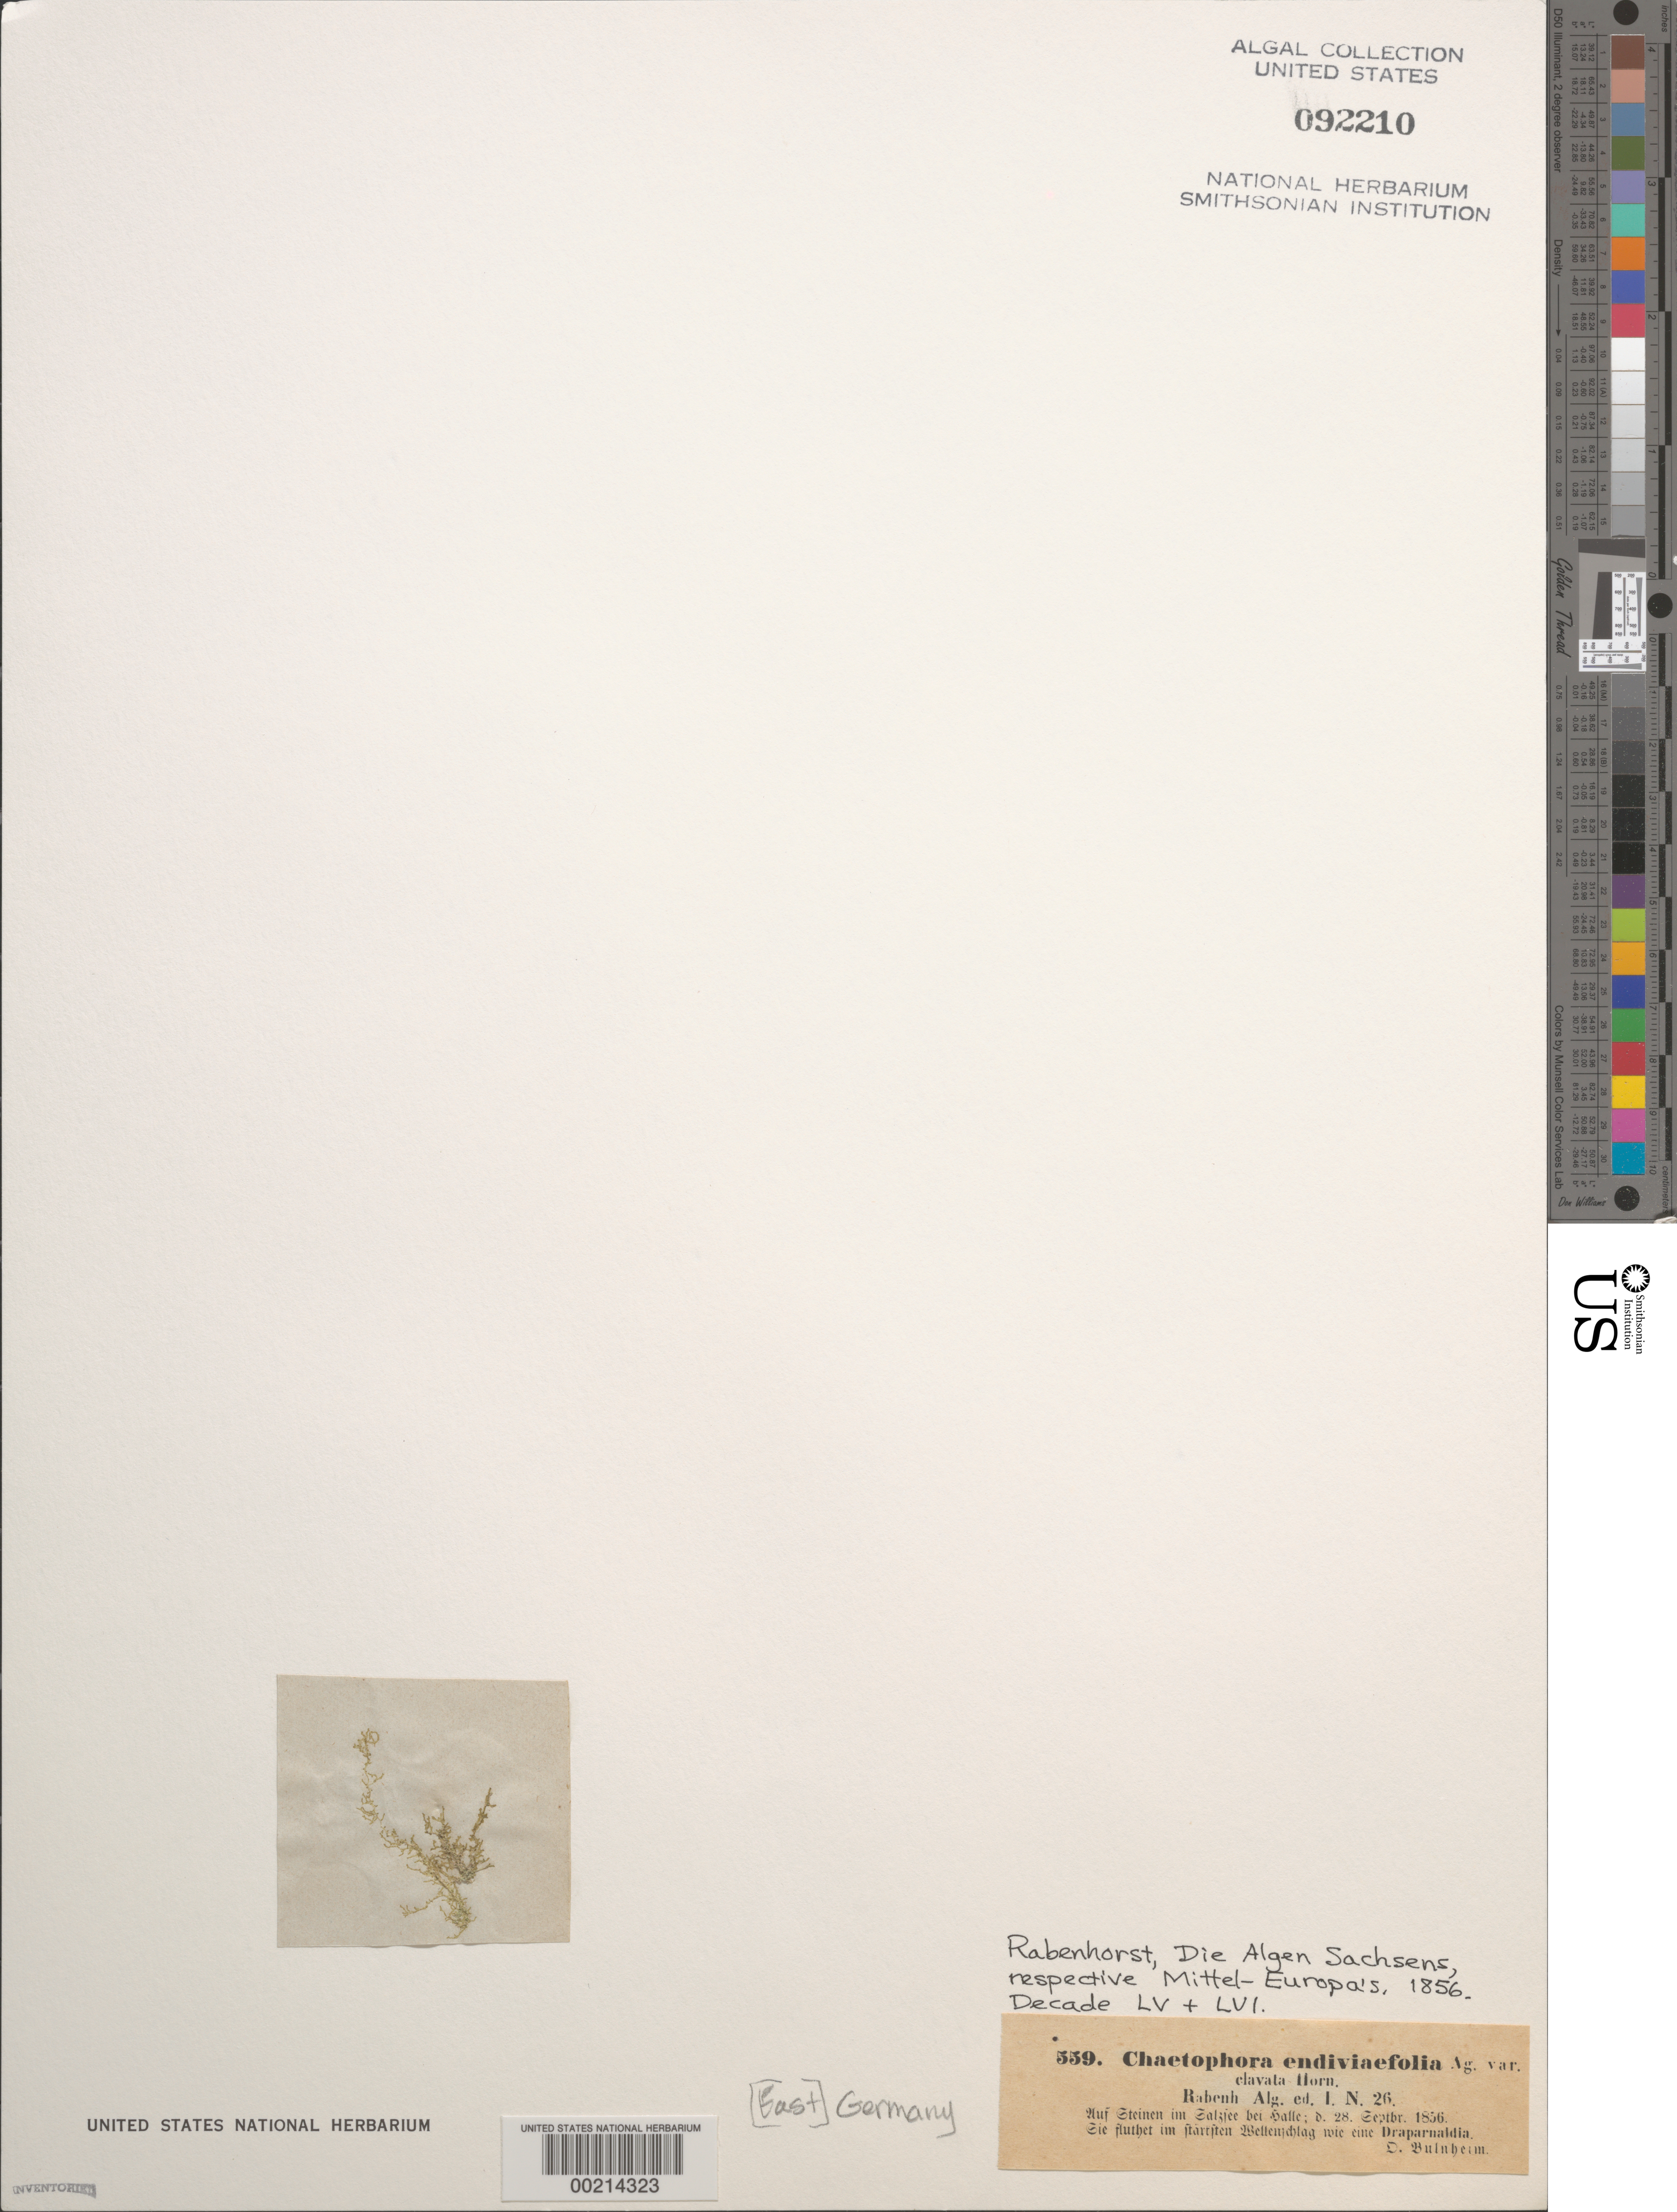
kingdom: Plantae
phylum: Tracheophyta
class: Magnoliopsida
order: Asterales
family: Asteraceae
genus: Chaetophora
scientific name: Chaetophora lobata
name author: Schrank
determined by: Algae name updating Project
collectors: O. Bulnheim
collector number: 559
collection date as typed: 28 Sep 1856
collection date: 1856-09-28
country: Germany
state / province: Sachsen-Anhalt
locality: Halle District. Salziger see, near halle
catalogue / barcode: US 92210